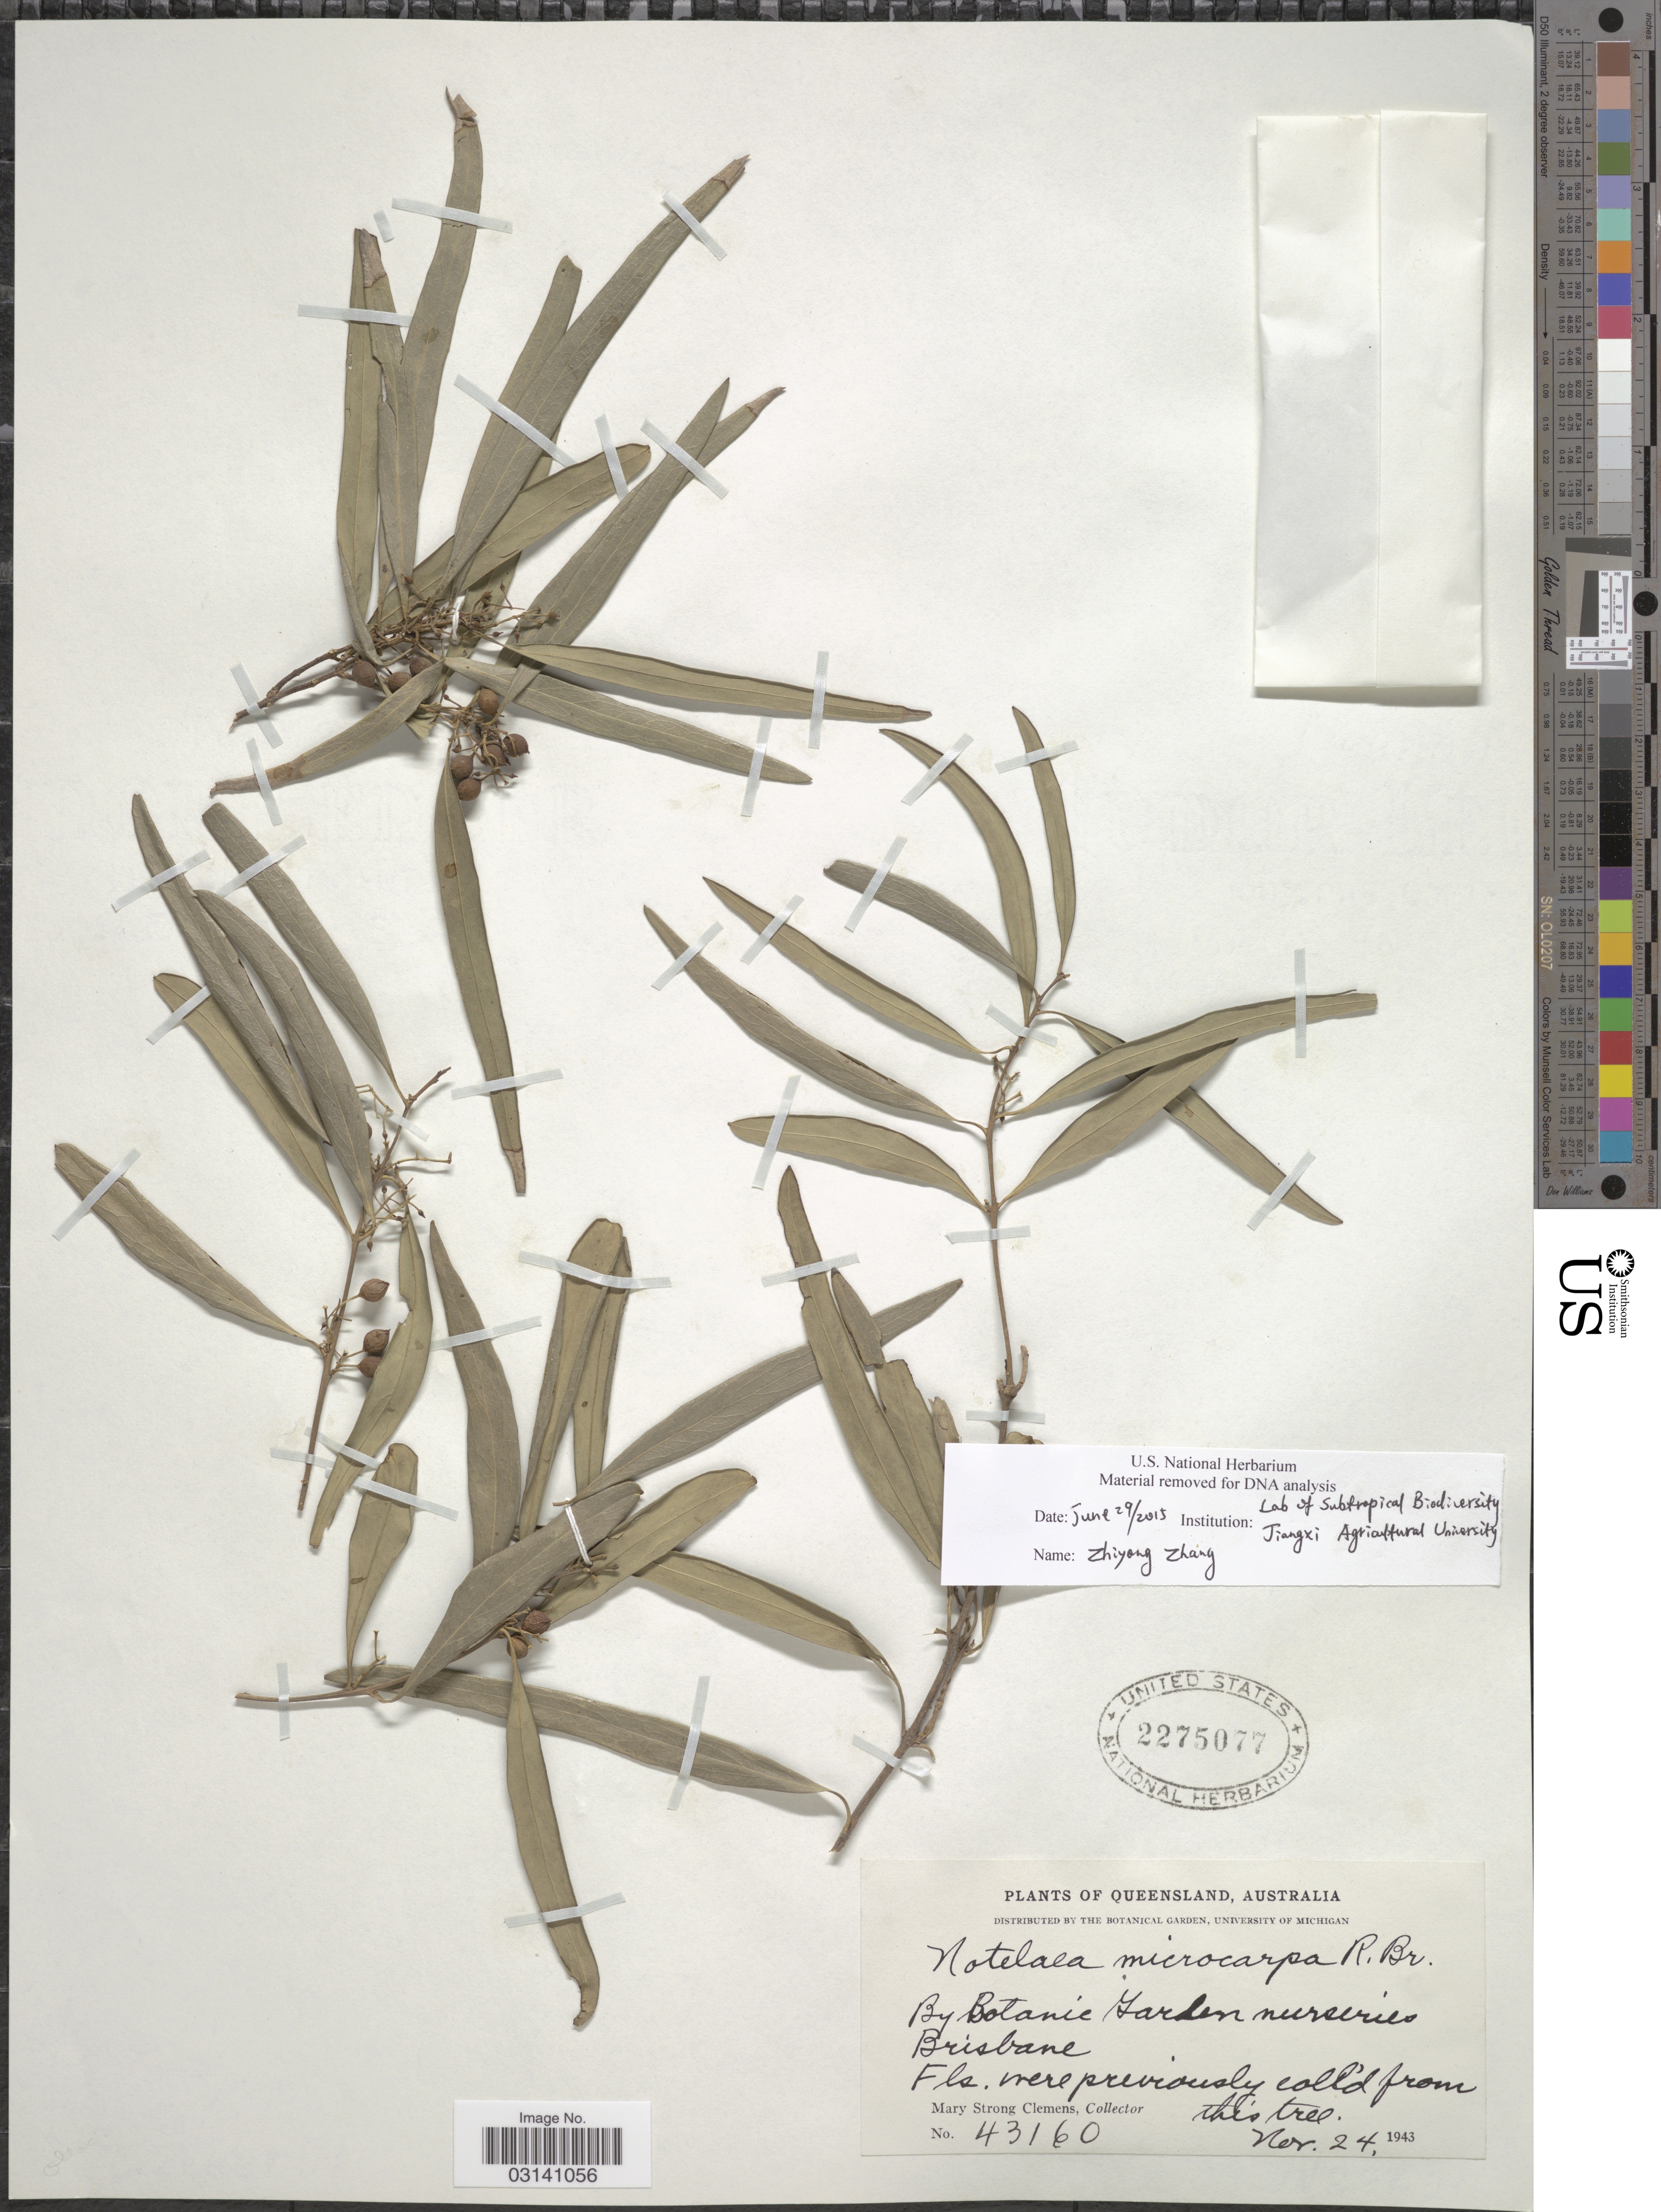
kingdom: Plantae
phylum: Tracheophyta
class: Magnoliopsida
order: Lamiales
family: Oleaceae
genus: Notelaea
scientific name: Notelaea microcarpa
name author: R. Br.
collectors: M. S. Clemens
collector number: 43160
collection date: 1943-11-24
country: Australia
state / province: Queensland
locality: Botanic Garden nurseries. Brisbane.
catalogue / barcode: US 2275077